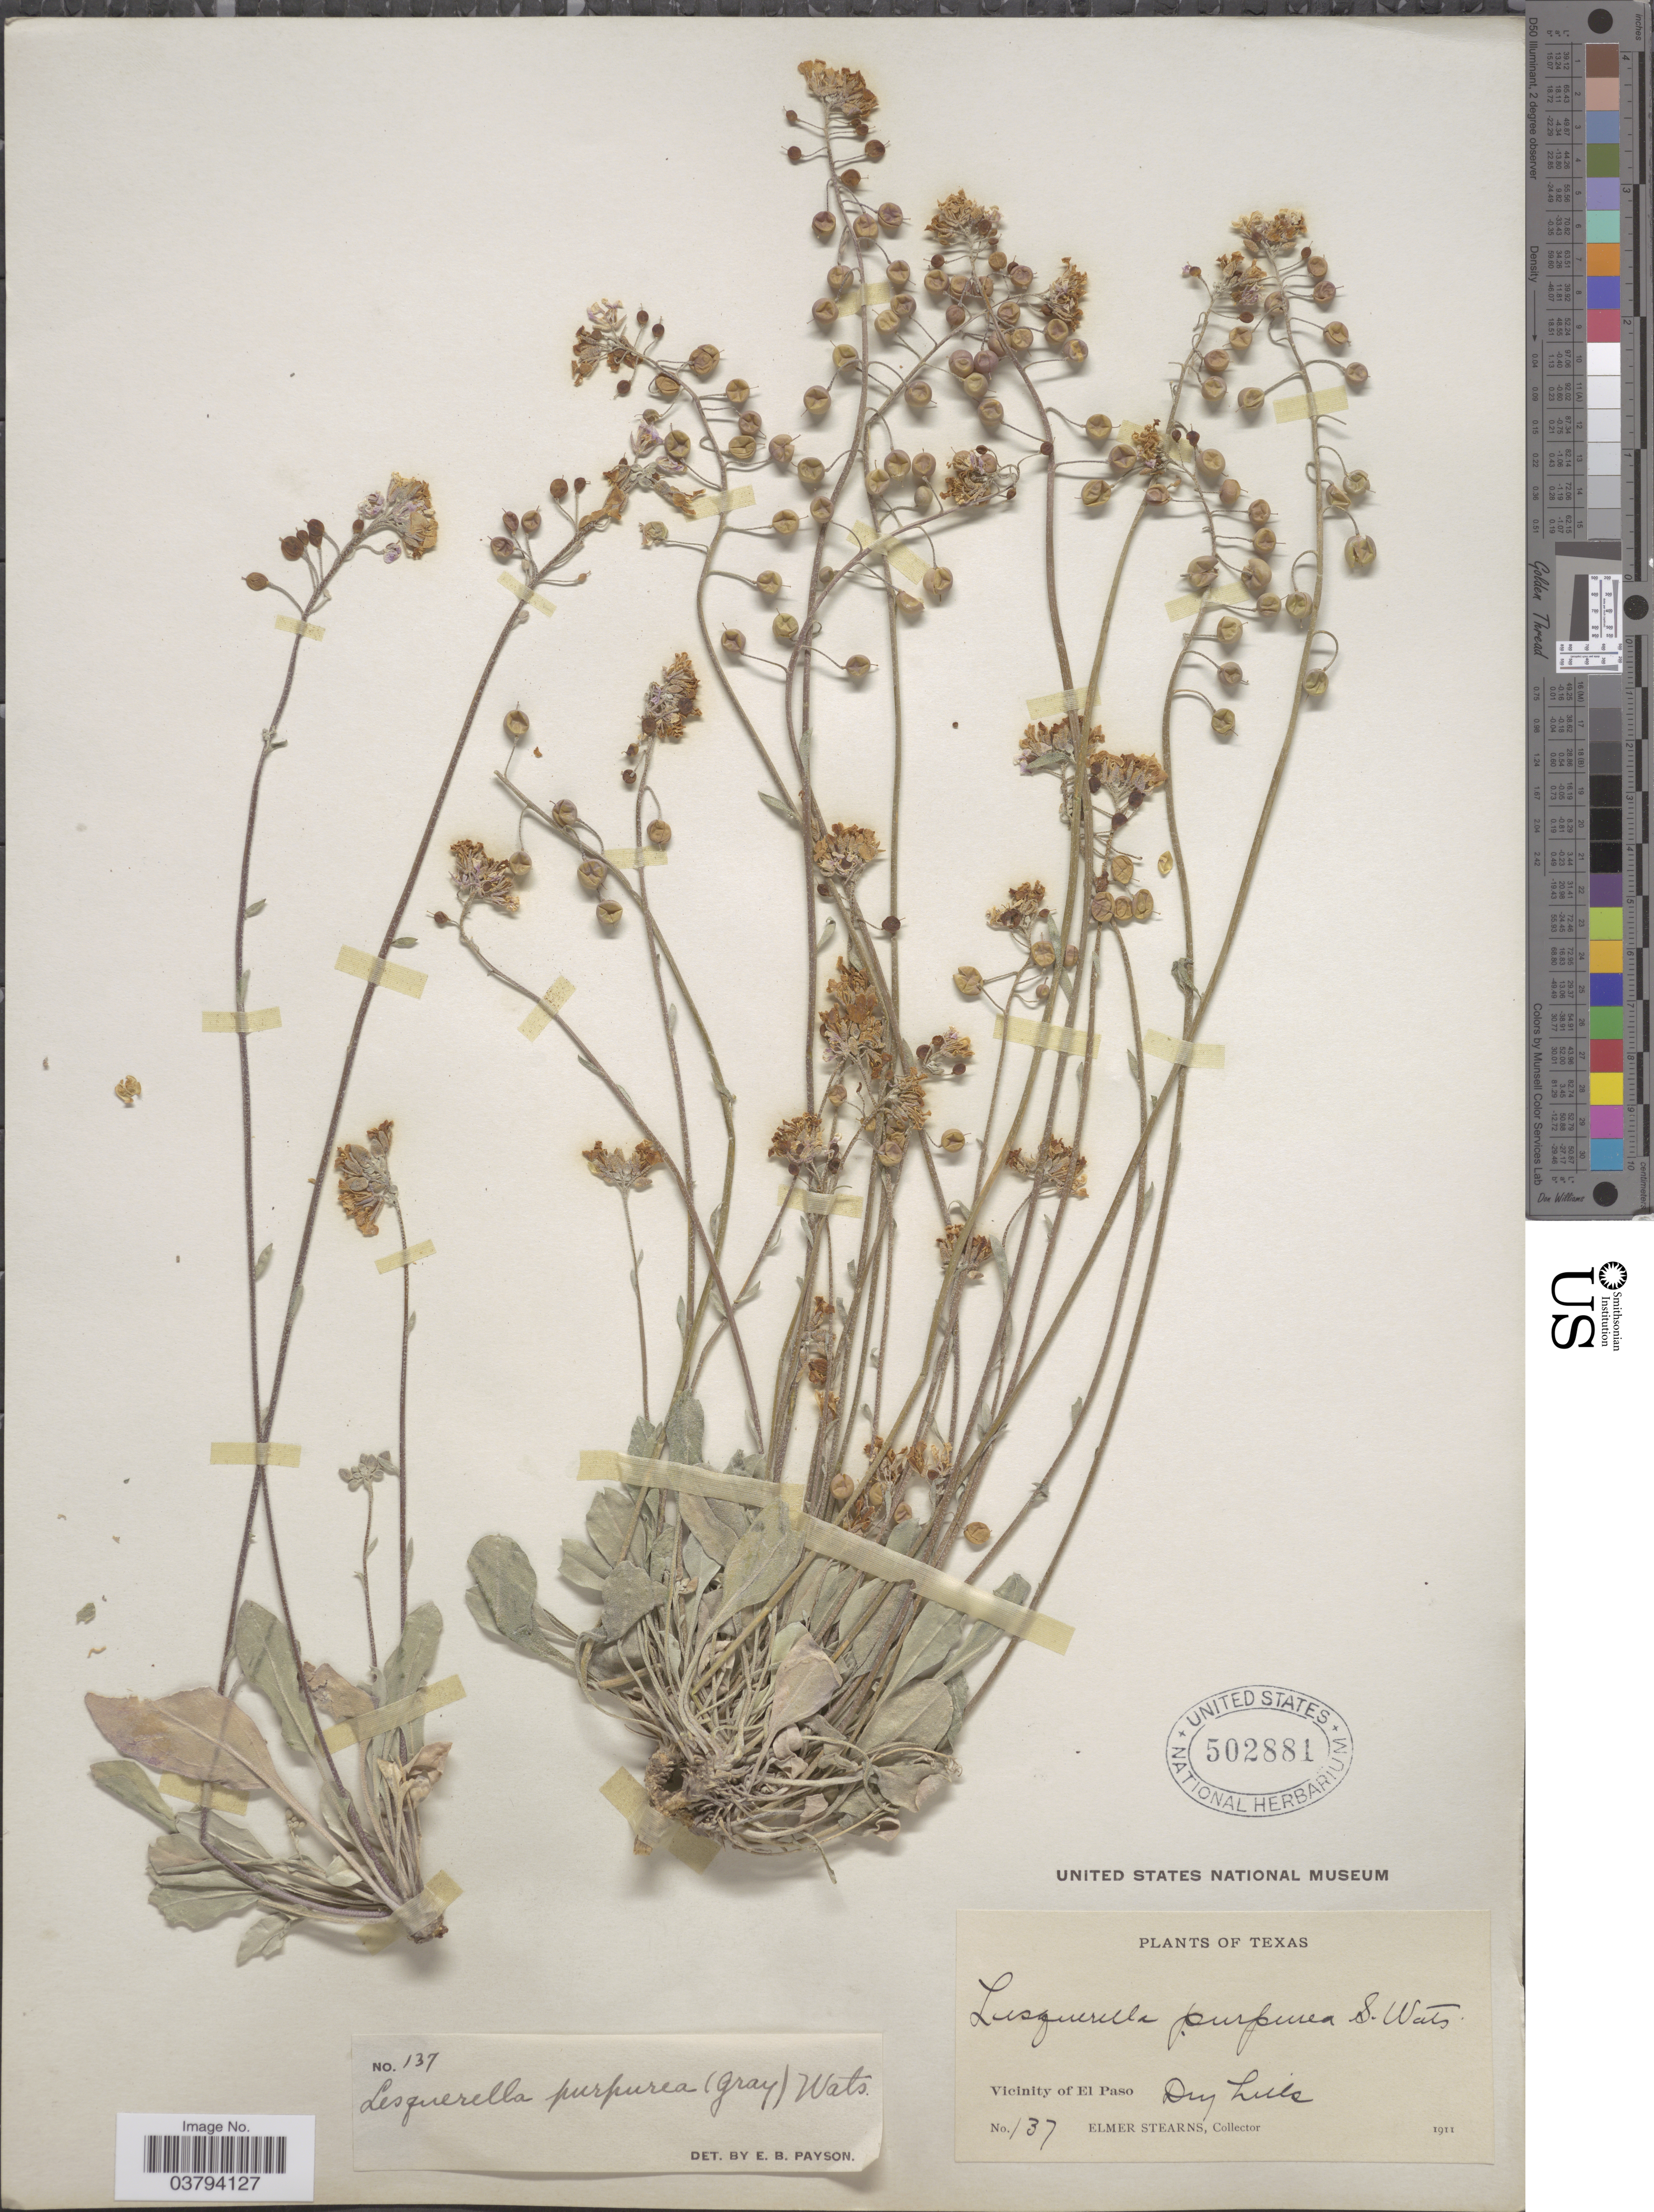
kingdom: Plantae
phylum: Tracheophyta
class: Magnoliopsida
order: Brassicales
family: Brassicaceae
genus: Lesquerella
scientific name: Lesquerella purpurea subsp. purpurea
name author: (A. Gray) S. Watson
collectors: E. Stearns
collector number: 137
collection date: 1911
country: United States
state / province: Texas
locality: Vicinity of El Paso.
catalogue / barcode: US 502881